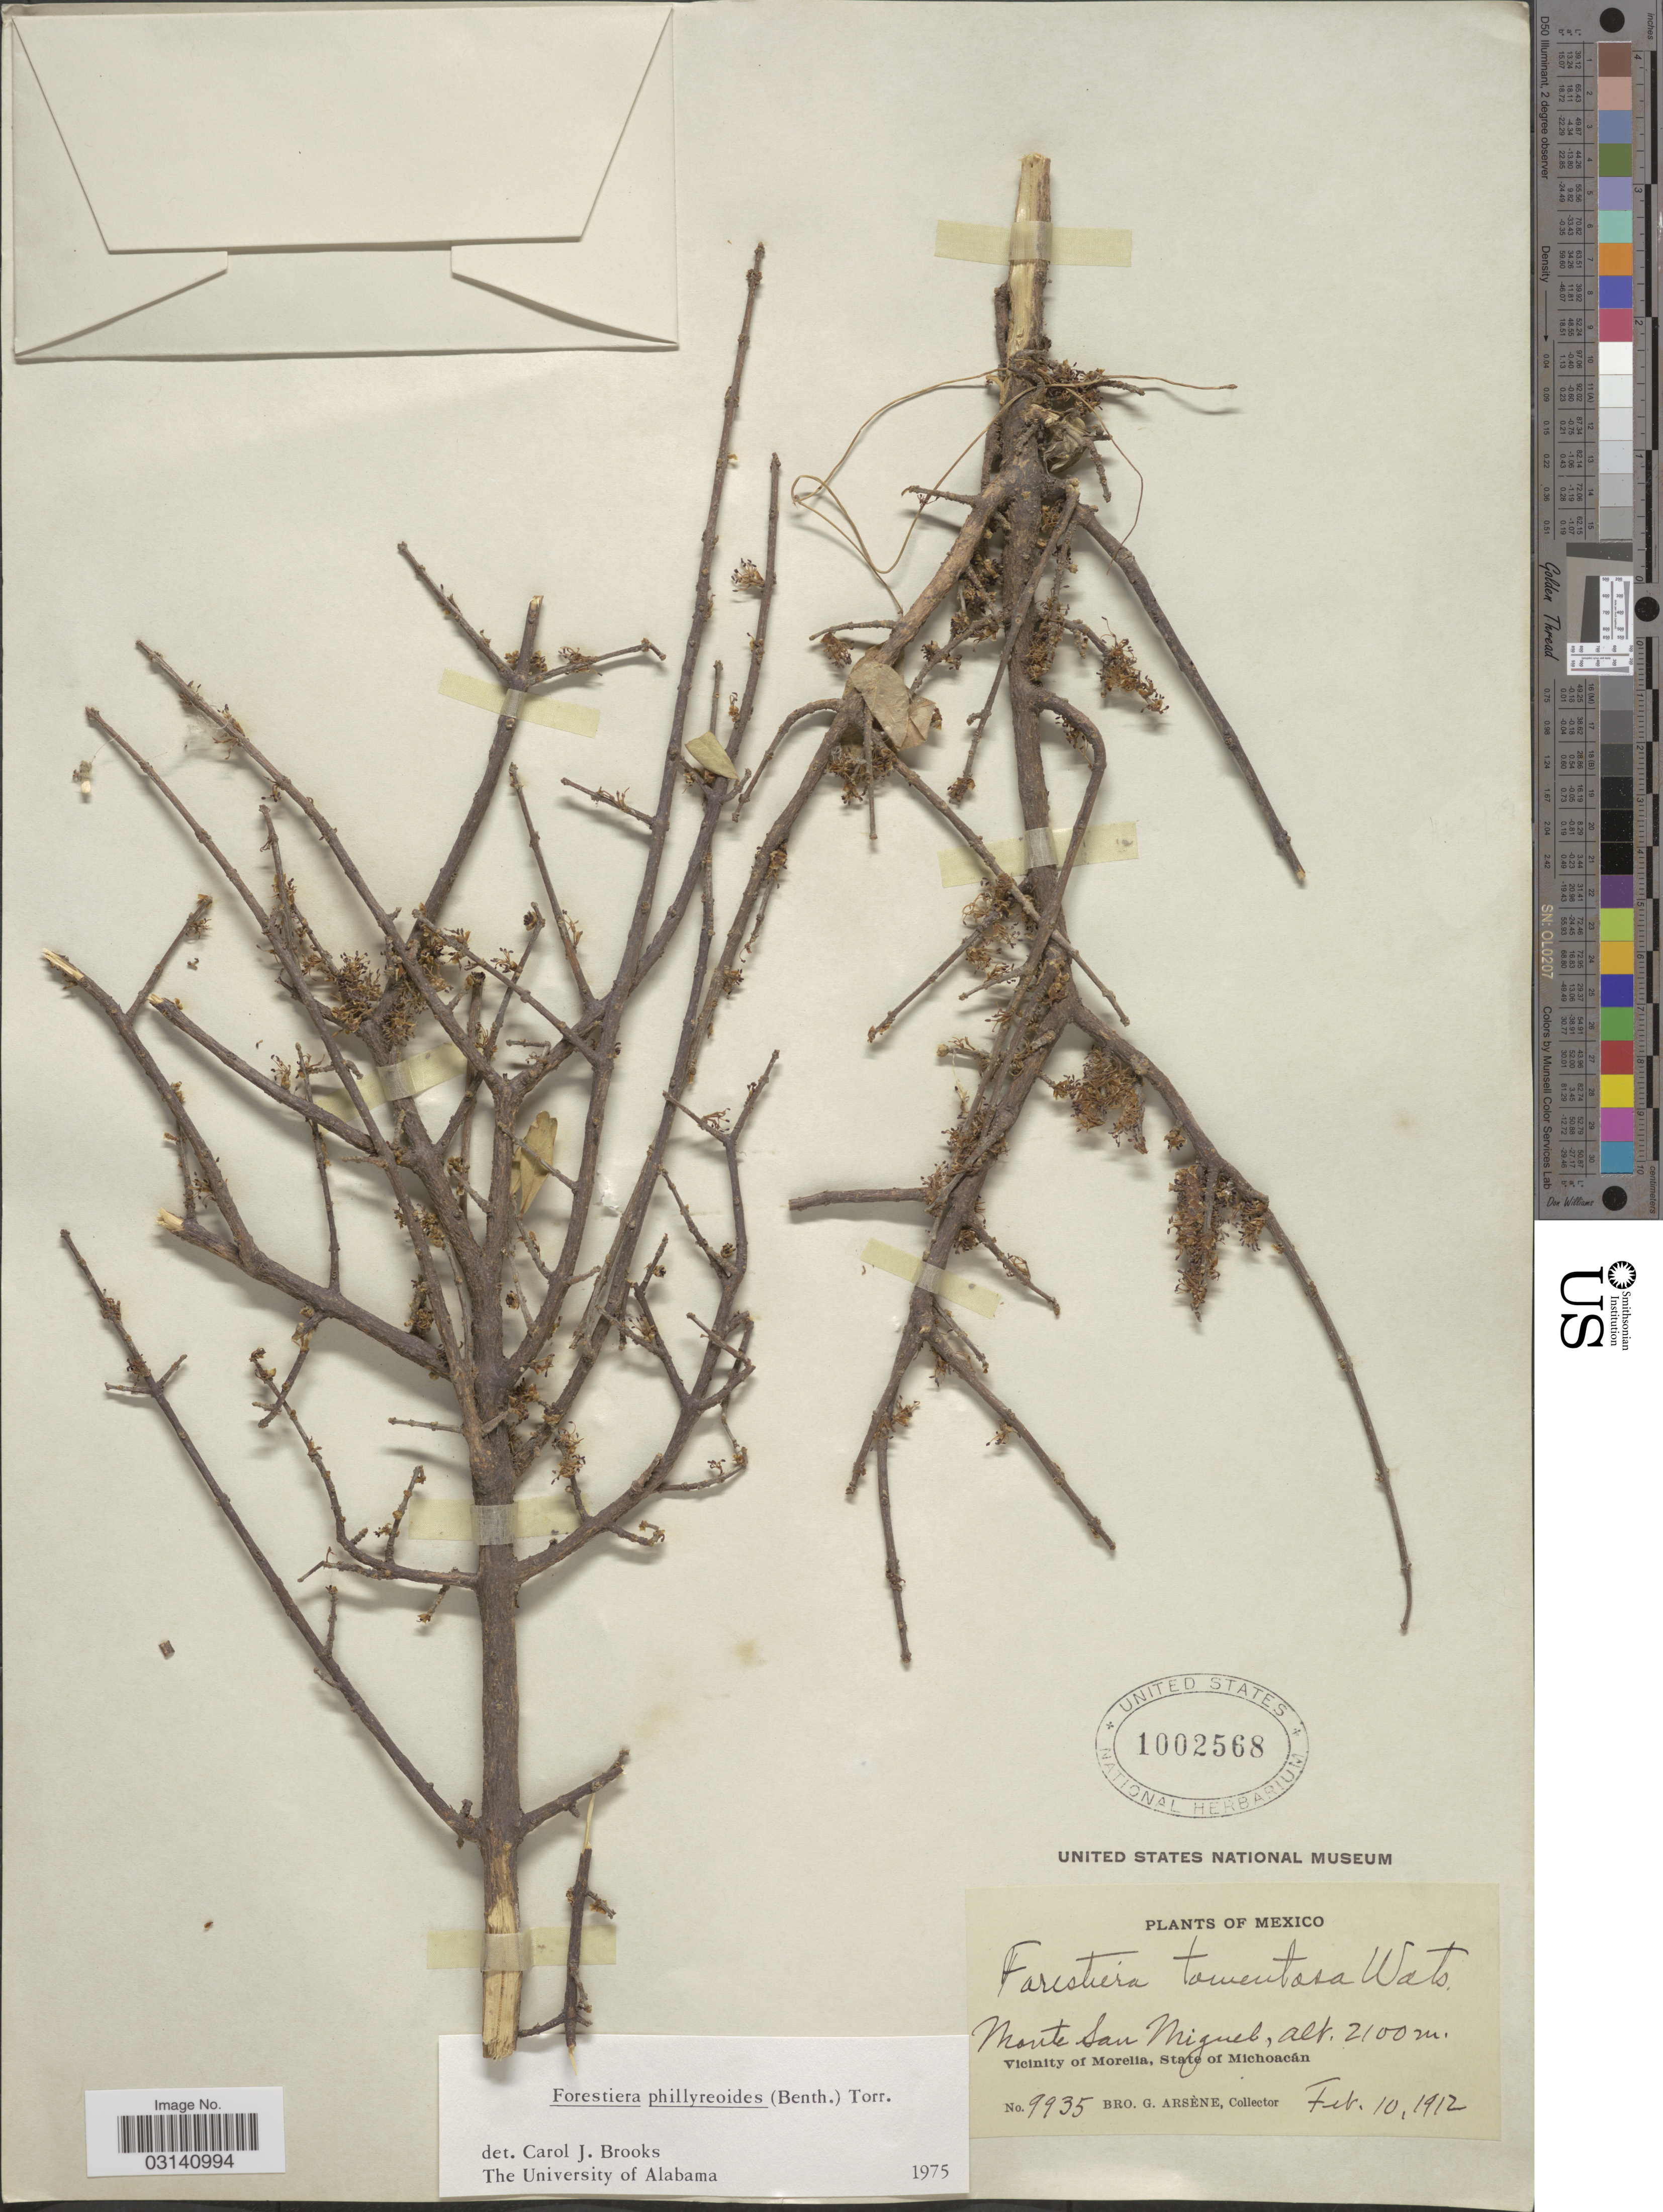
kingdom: Plantae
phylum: Tracheophyta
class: Magnoliopsida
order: Lamiales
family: Oleaceae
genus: Forestiera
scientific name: Forestiera phillyreoides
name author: (Benth.) Torr.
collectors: Bro. G. Arsène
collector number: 9935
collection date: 1912-02-10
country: Mexico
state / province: Michoacán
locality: Monte San Miguel. Vicinity of Morelia.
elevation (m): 2100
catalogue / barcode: US 1002568